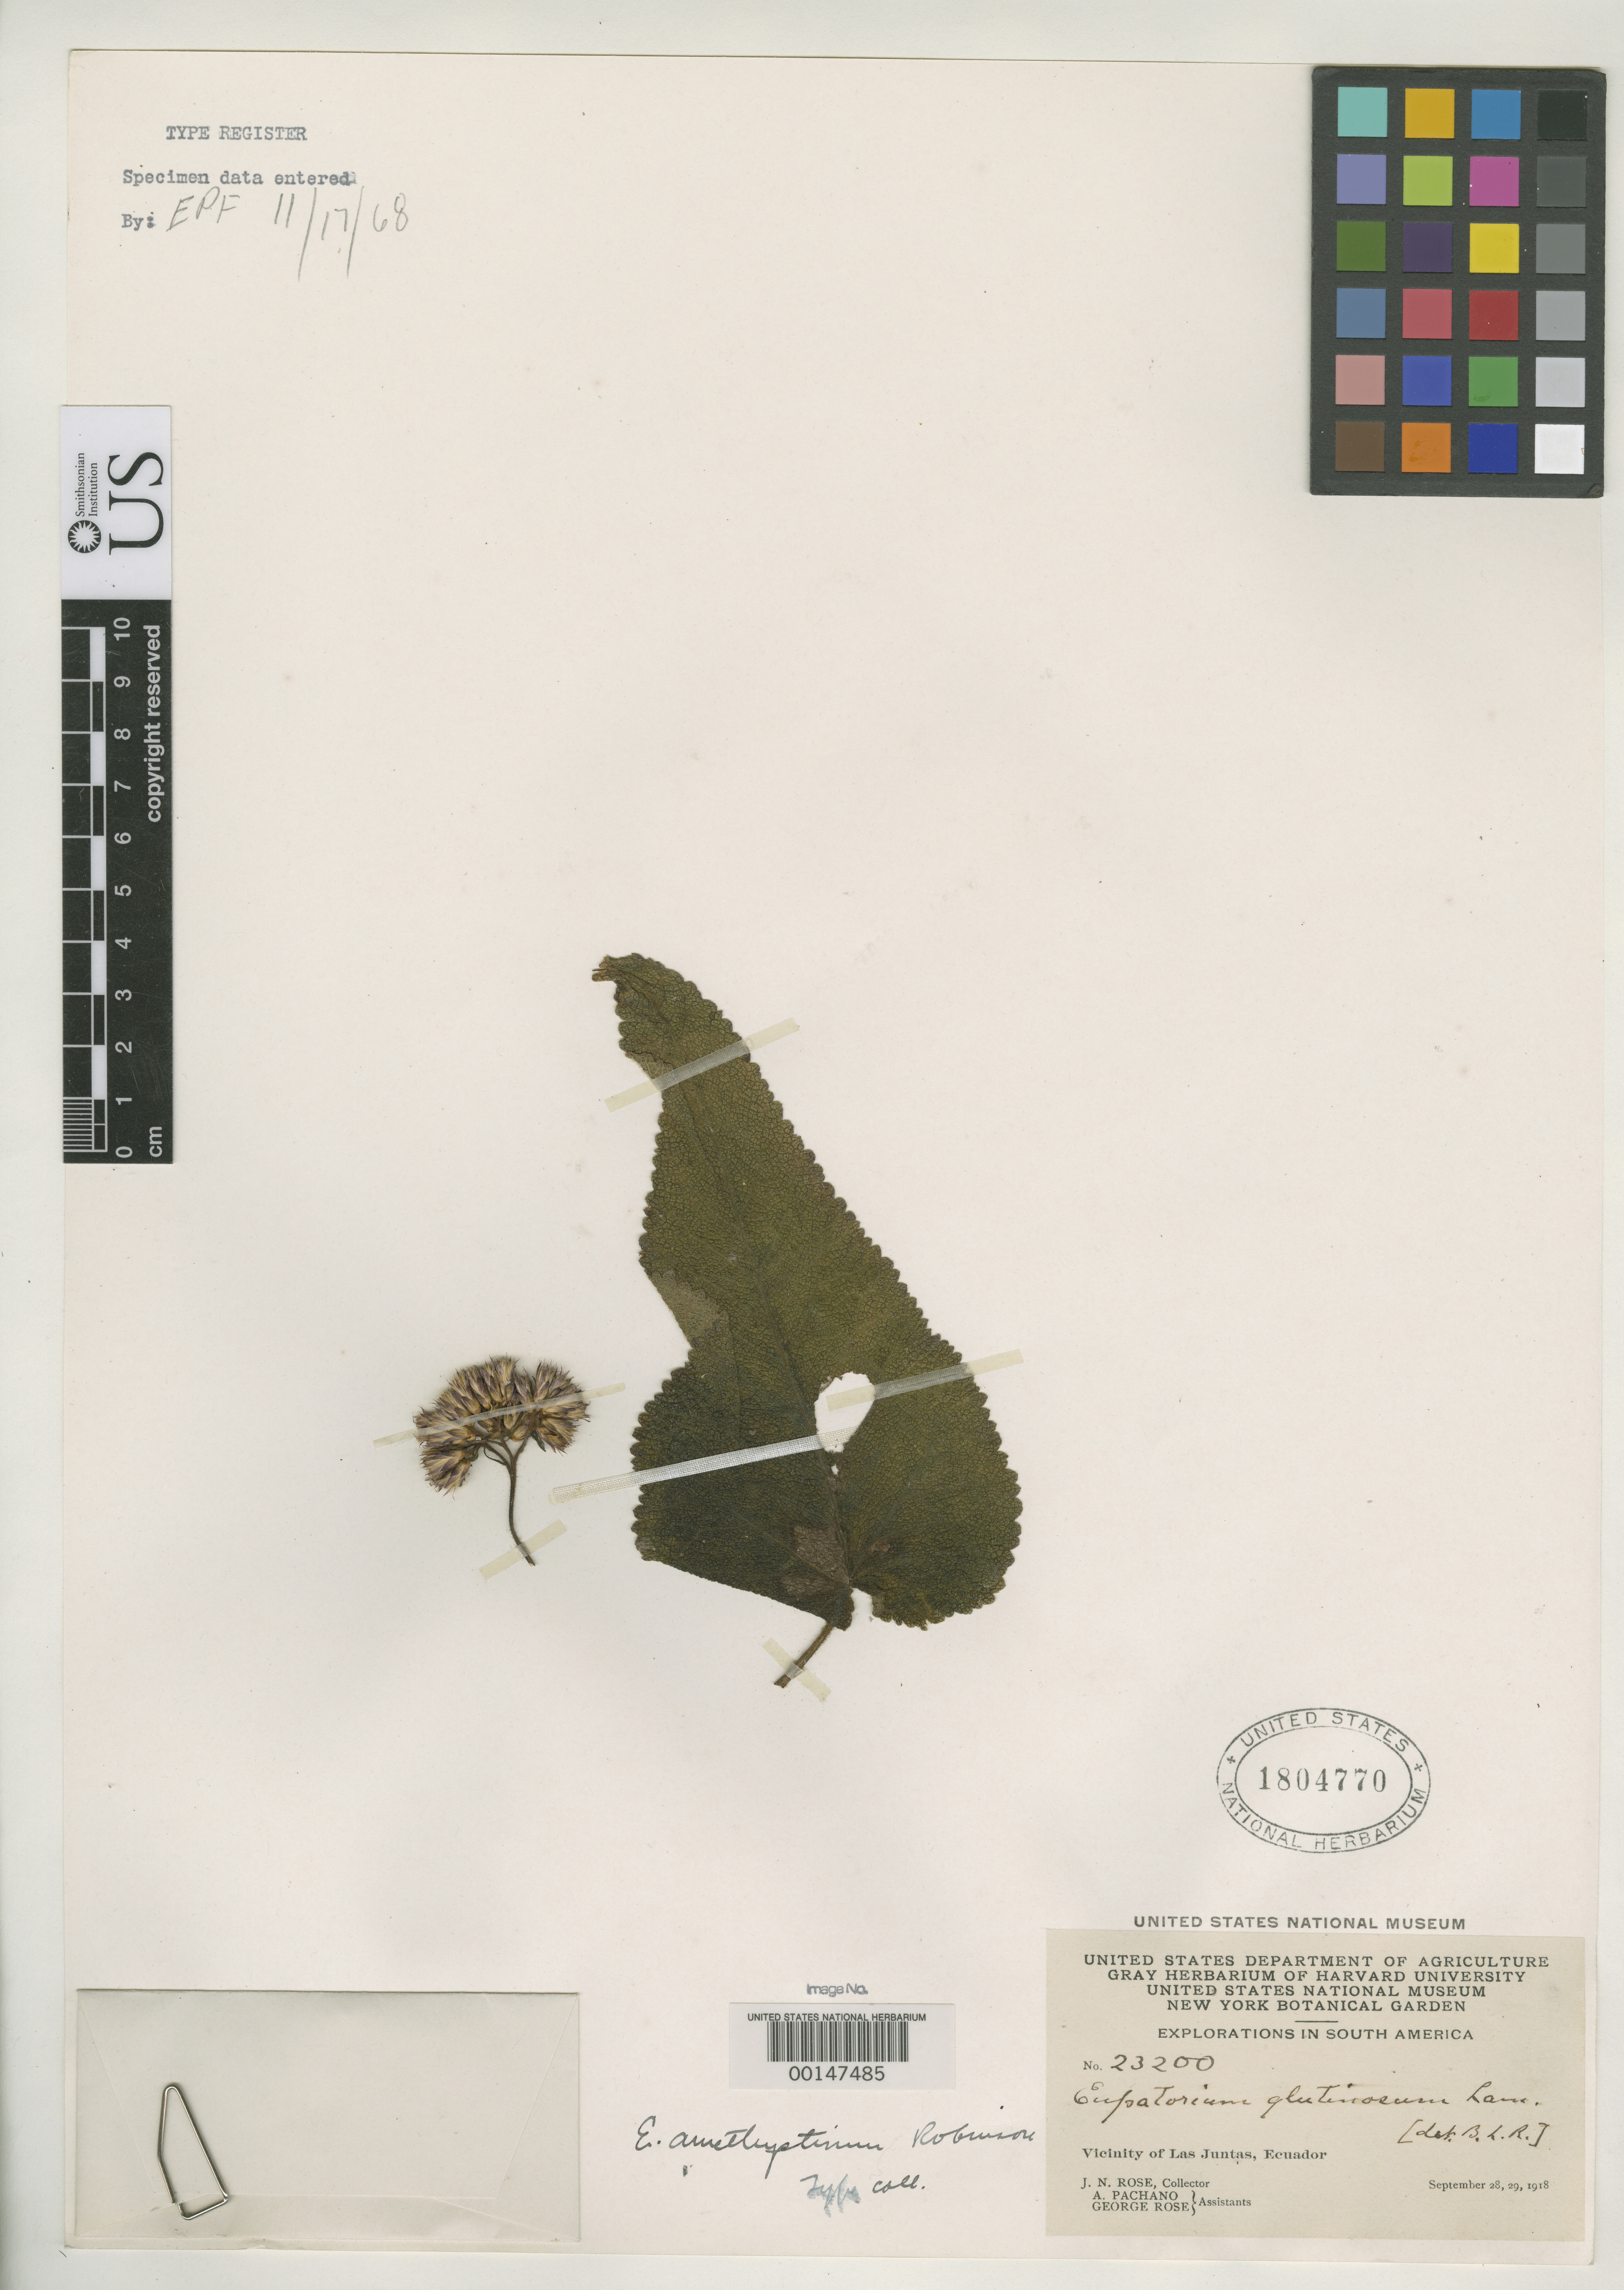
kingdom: Plantae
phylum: Tracheophyta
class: Magnoliopsida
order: Asterales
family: Asteraceae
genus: Eupatorium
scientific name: Eupatorium amethystinum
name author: B.L. Rob.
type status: Isotype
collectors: J. N. Rose, A. Pachano & J. S. Rose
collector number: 23200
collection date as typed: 28 Sep 1918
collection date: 1918-09-28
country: Ecuador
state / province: Loja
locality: Vicinity of Las Juntas.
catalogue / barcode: US 1804770